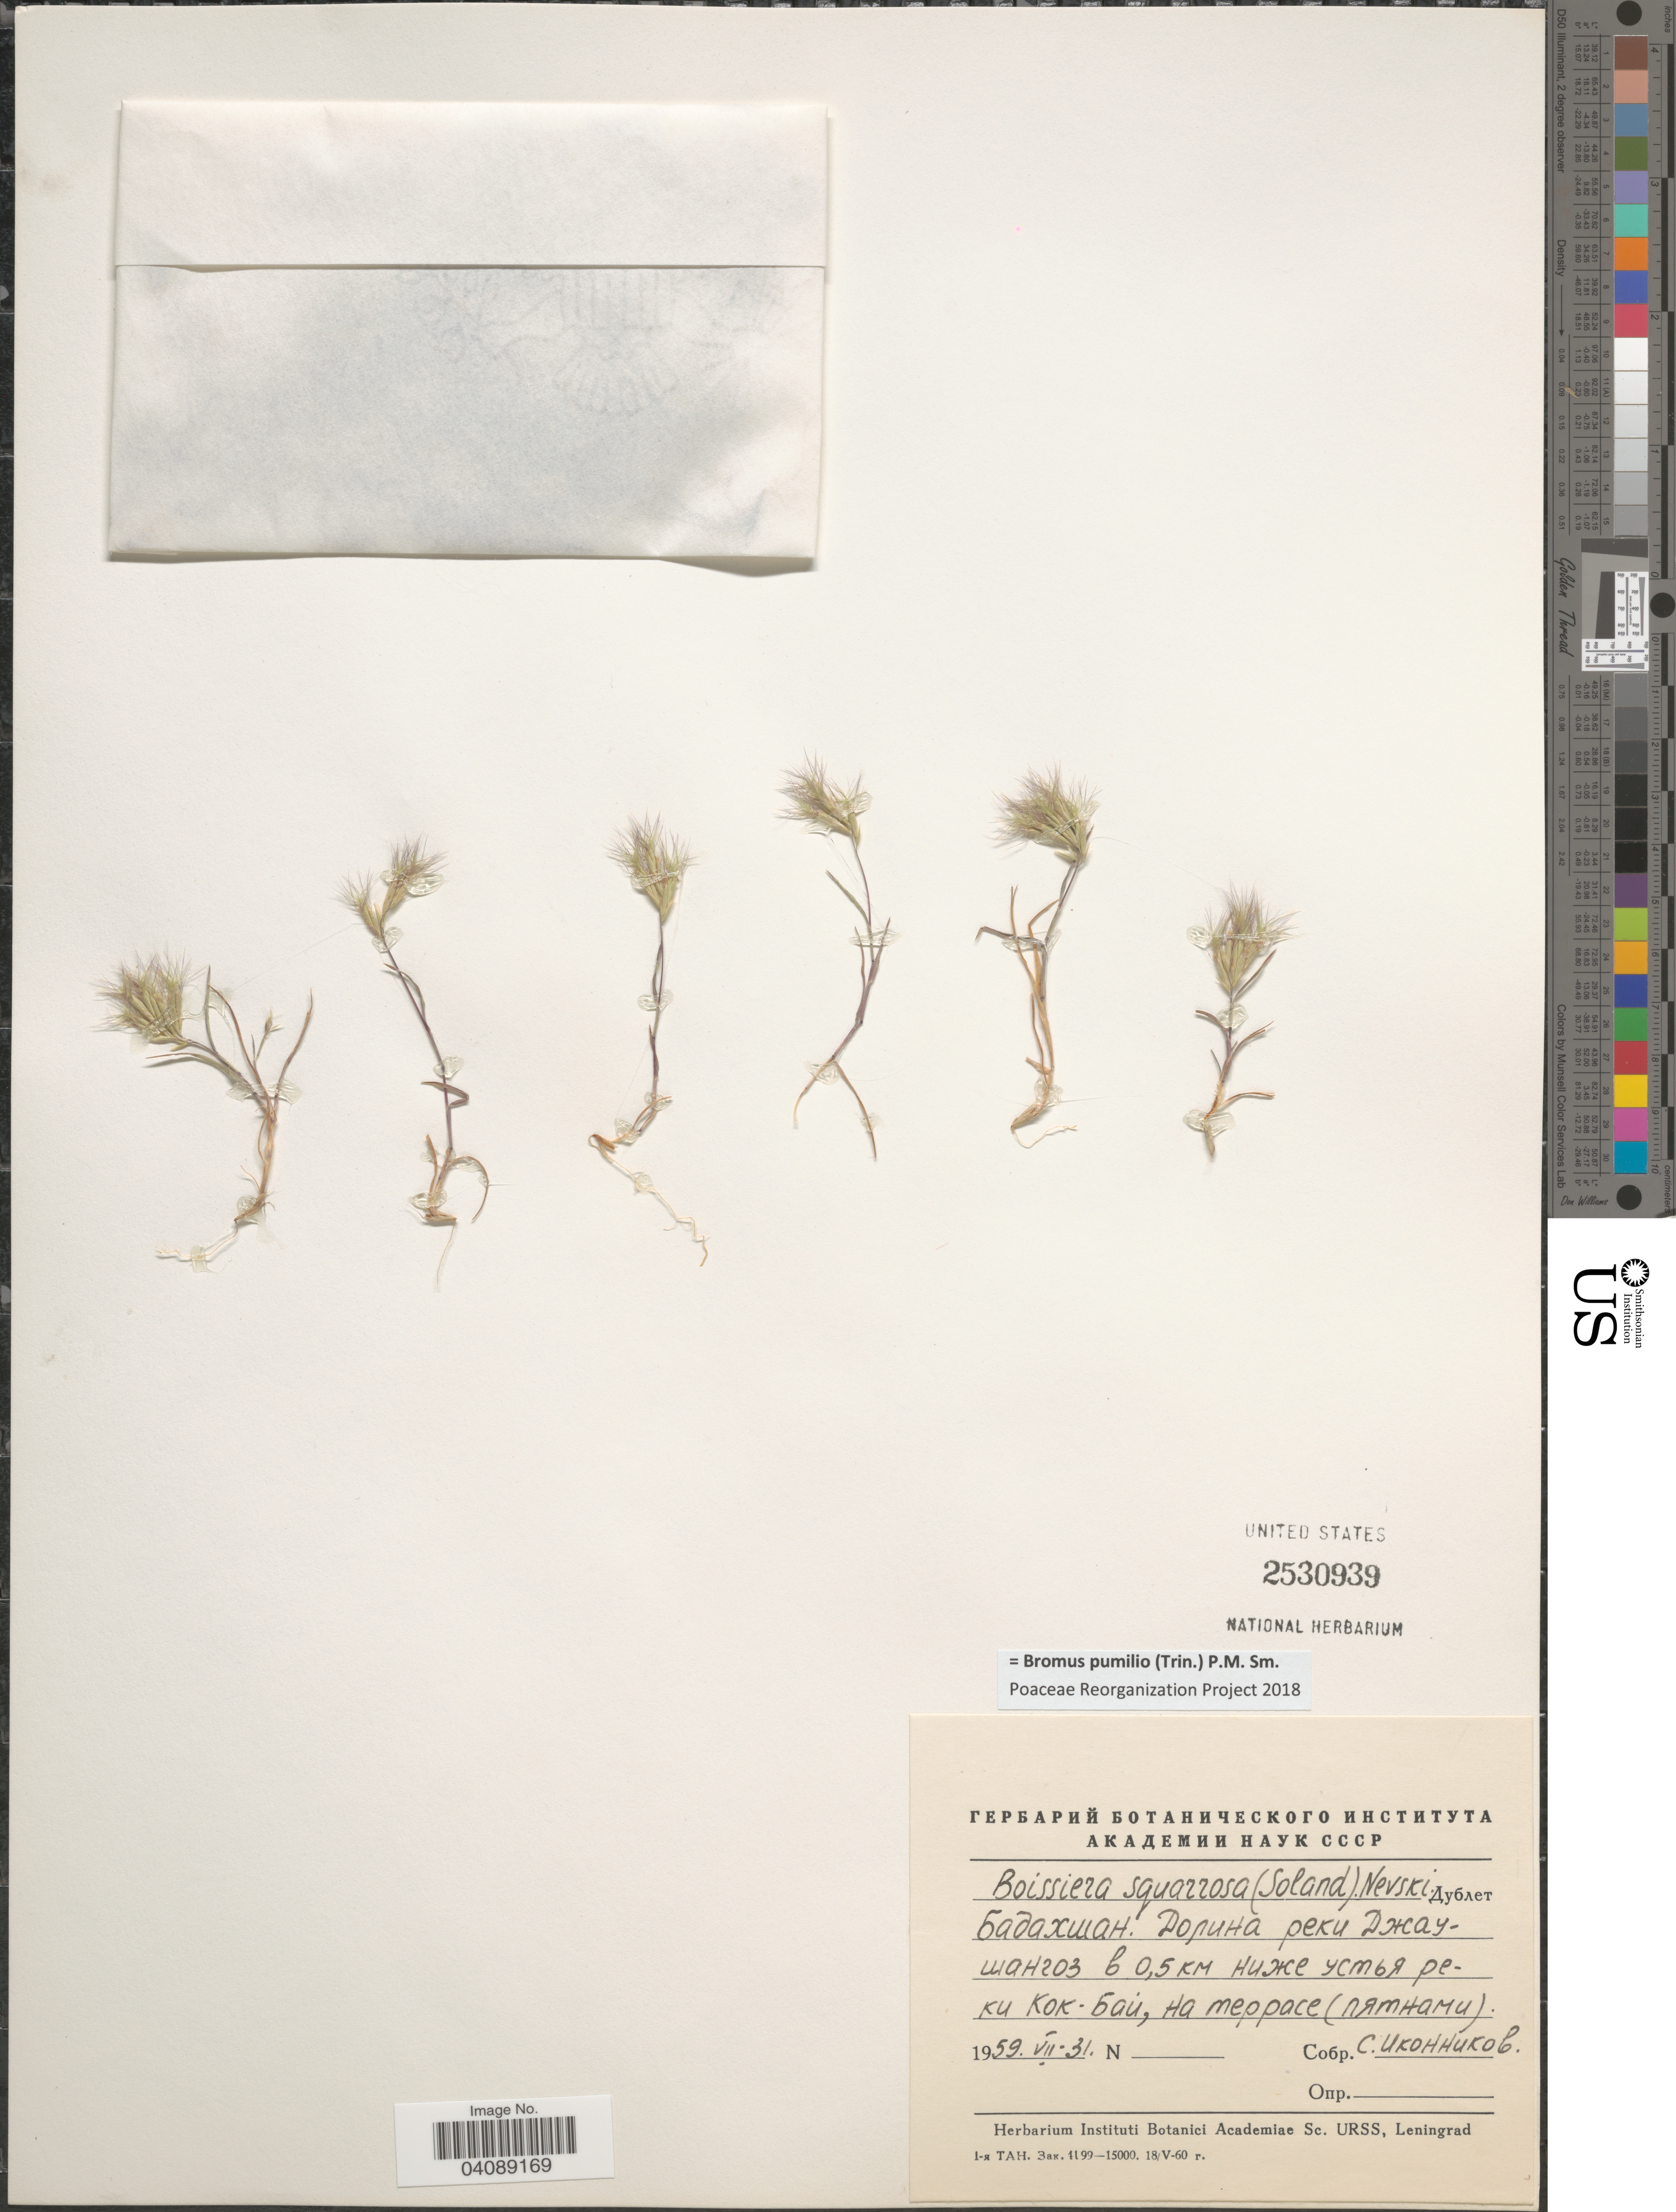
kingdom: Plantae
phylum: Tracheophyta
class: Liliopsida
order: Poales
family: Poaceae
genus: Bromus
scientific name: Bromus pumilio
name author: (Trin.) P.M. Sm.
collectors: S. Ikonnikov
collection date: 1959-07-31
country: Tajikistan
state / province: Gorno-Badakhstan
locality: Valley of river Dzhaushangoz, 0.5 km from mouth of river Qoqboy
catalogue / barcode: US 2530939